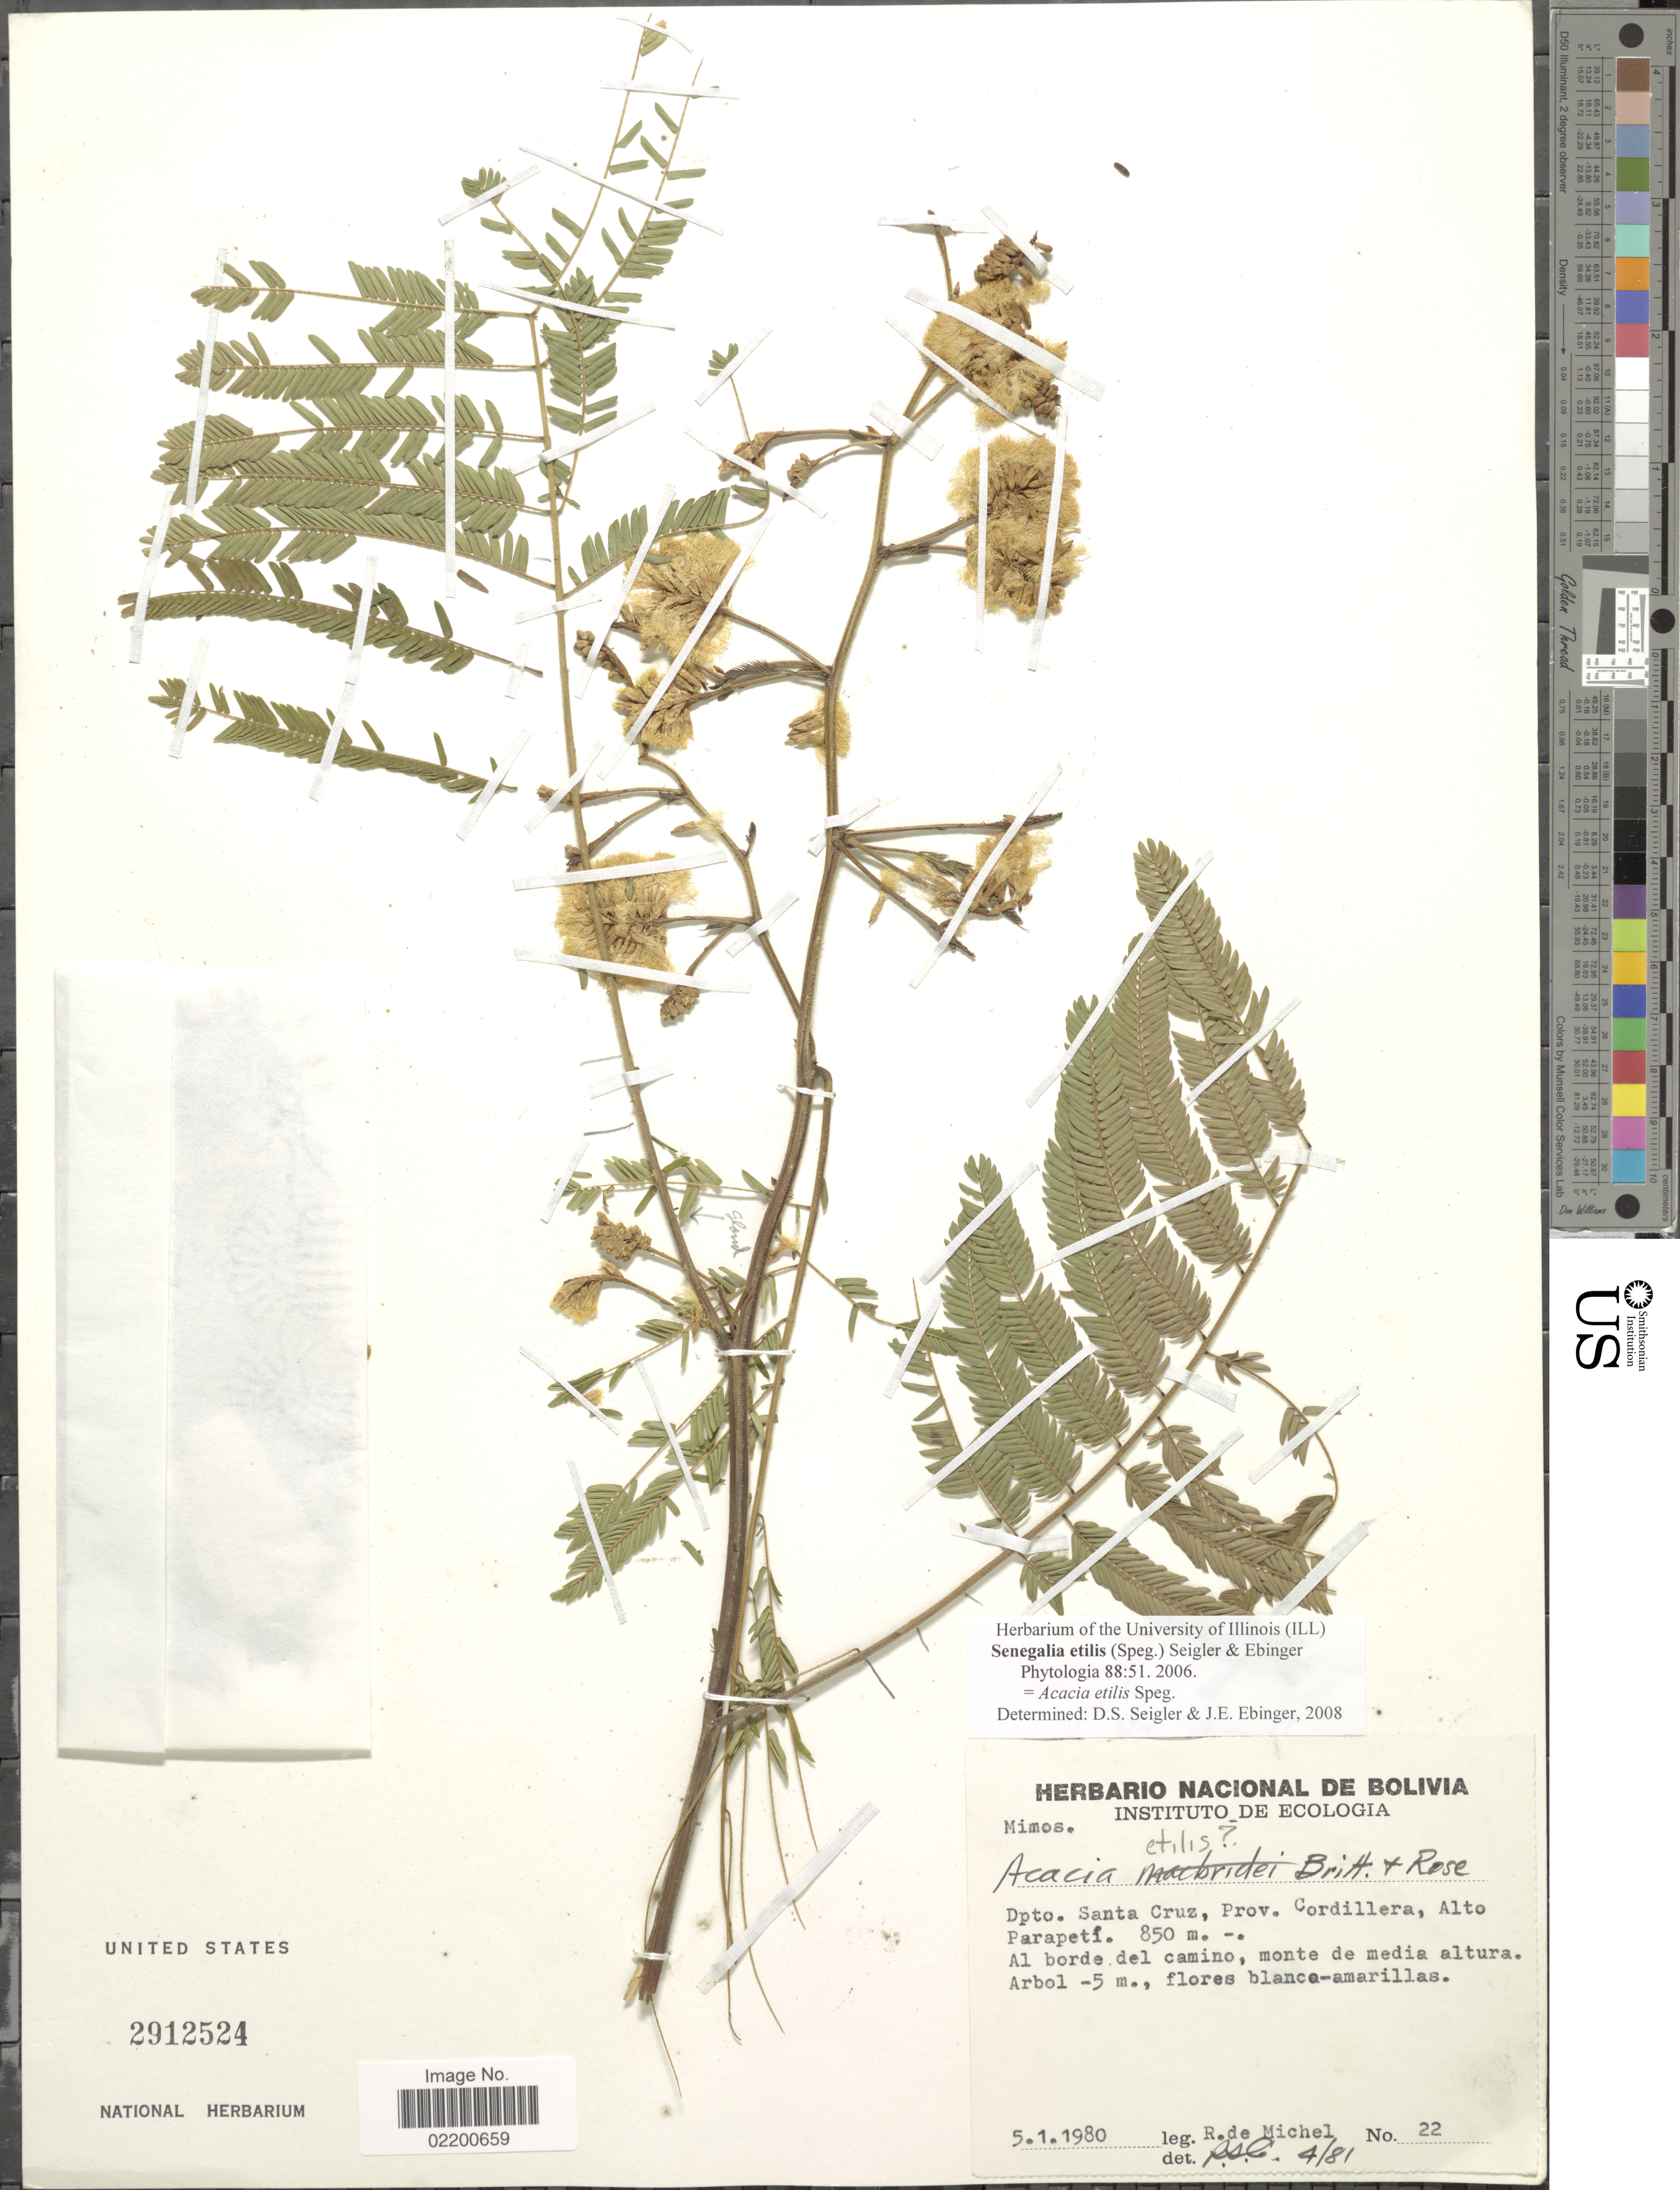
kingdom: Plantae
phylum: Tracheophyta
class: Magnoliopsida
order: Fabales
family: Fabaceae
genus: Senegalia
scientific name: Senegalia etilis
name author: (Speg.) Seigler & Ebinger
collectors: R. d. Michel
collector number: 22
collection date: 1980-01-05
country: Paraguay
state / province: Cordillera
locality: Dpto. Santa Cruz, Prov. Cordillera, Alto Parapeti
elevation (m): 850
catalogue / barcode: US 2912524